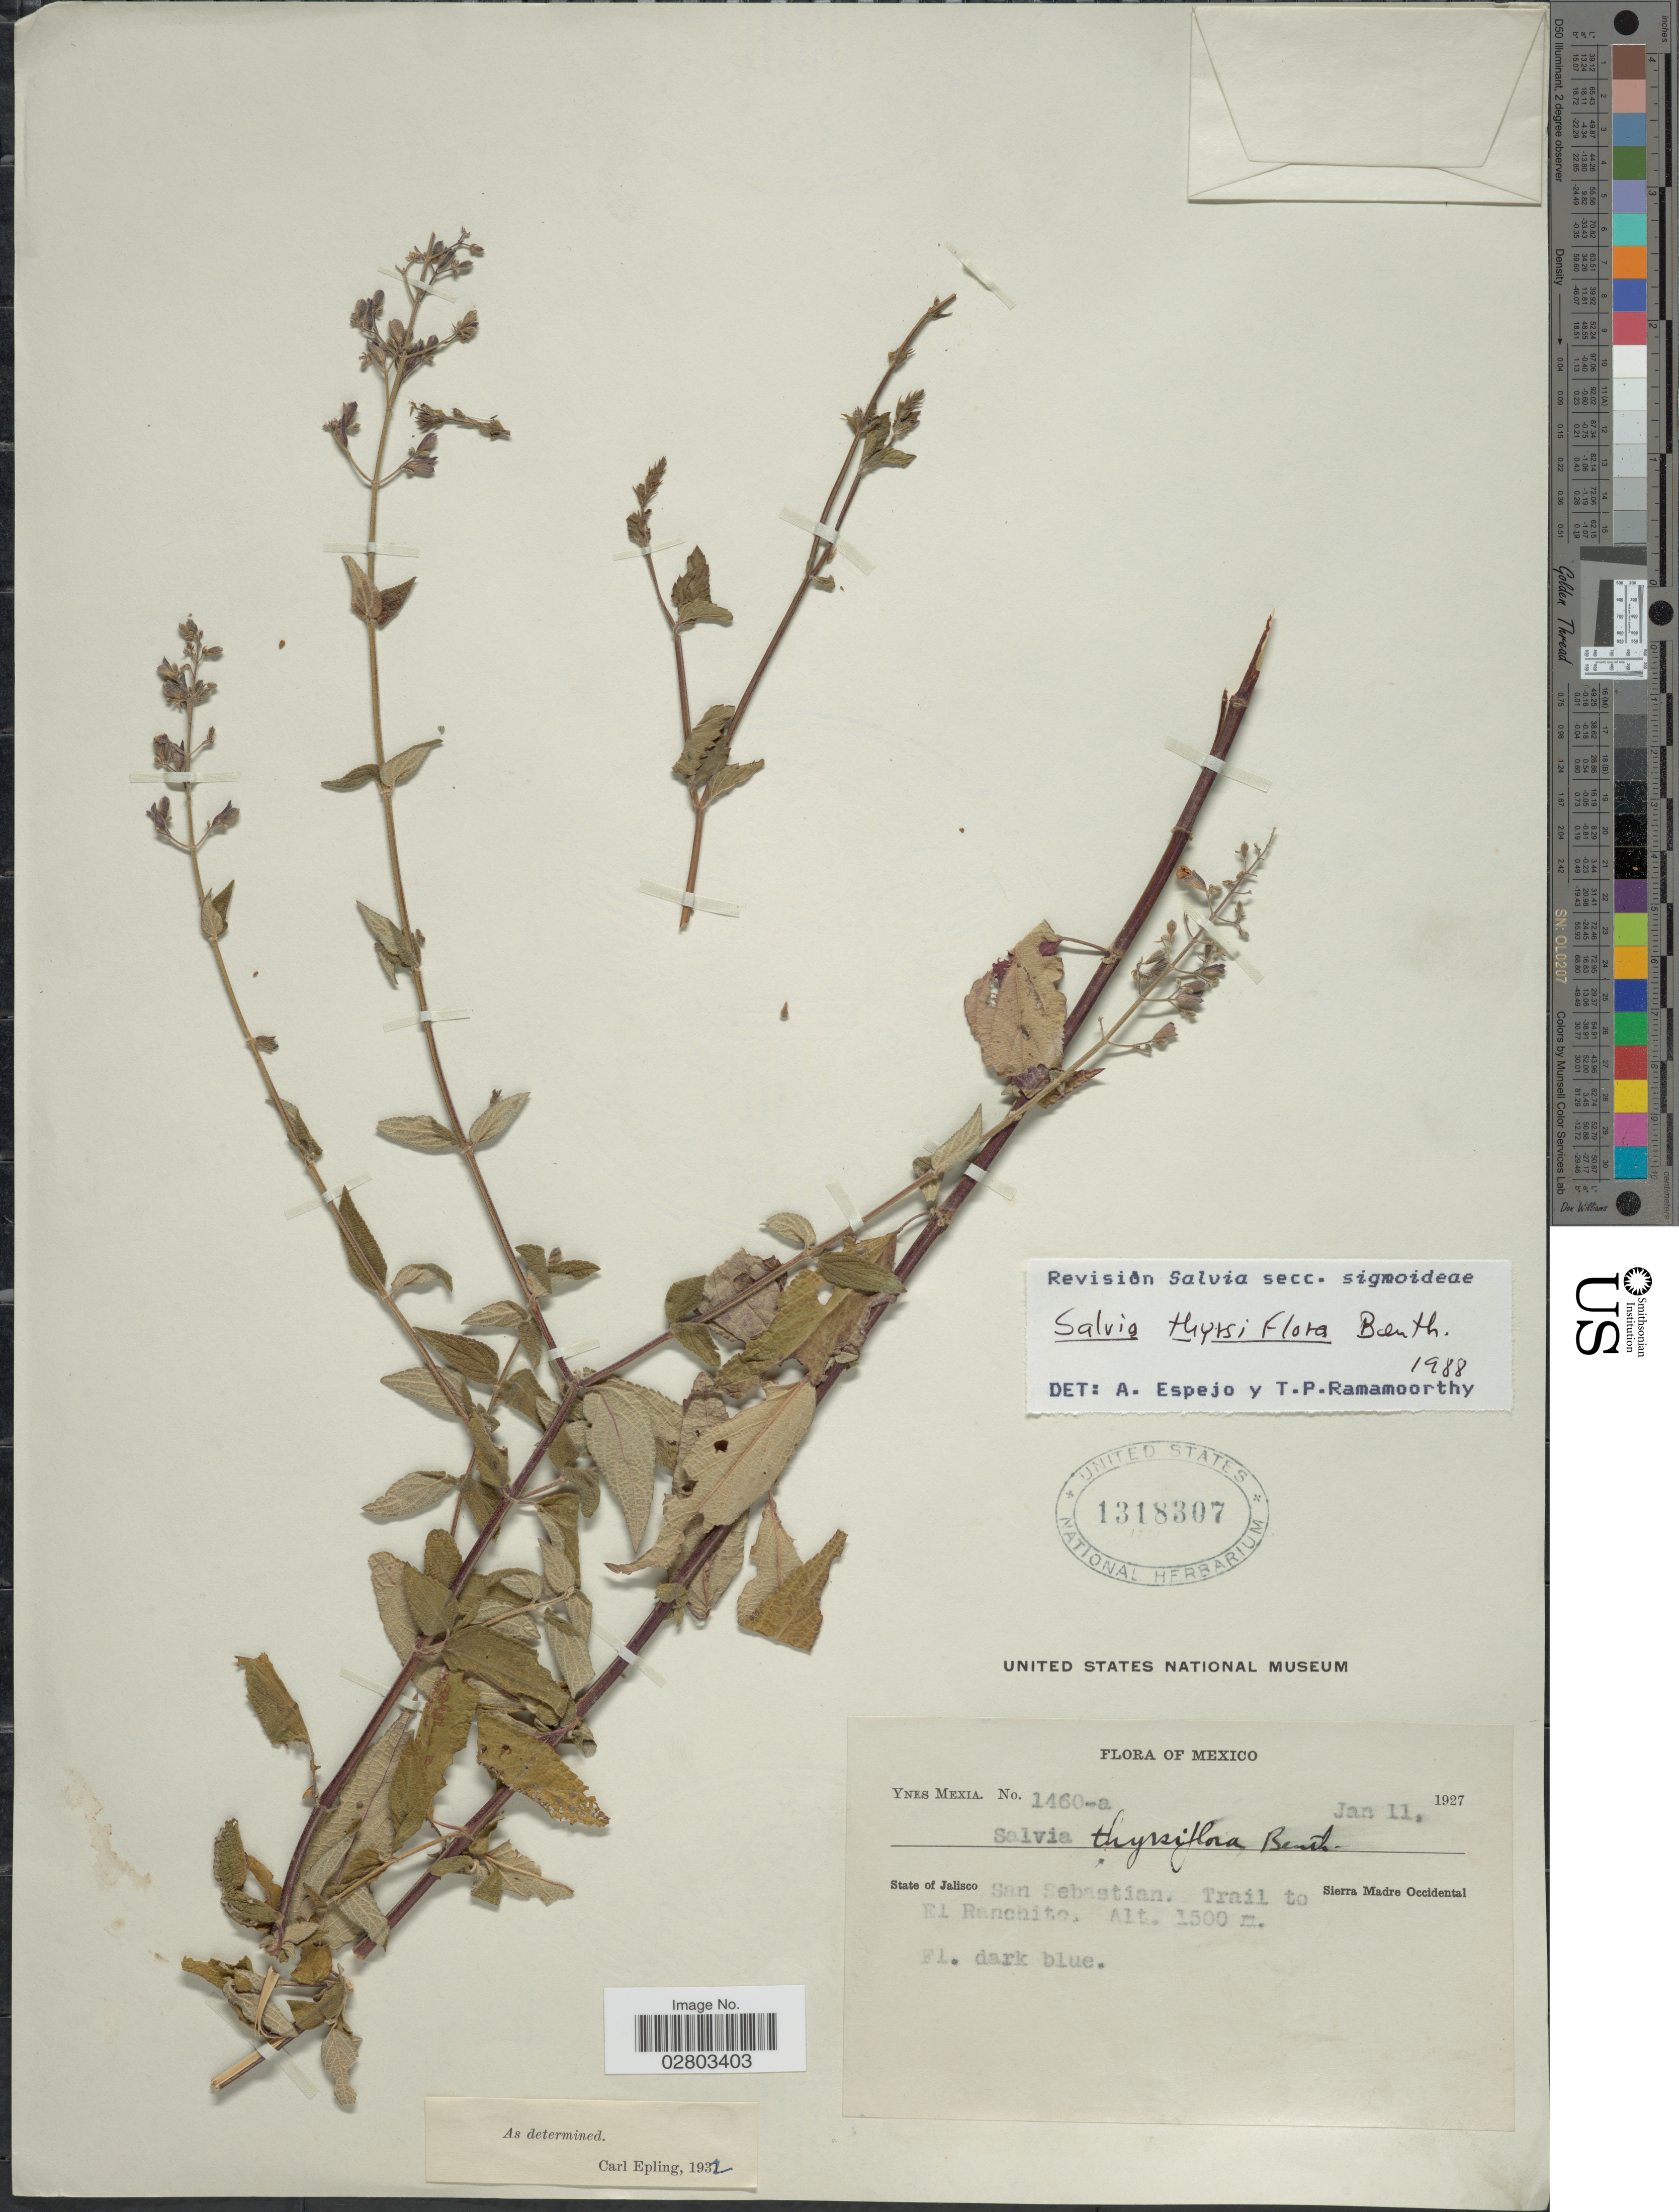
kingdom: Plantae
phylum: Tracheophyta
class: Magnoliopsida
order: Lamiales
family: Lamiaceae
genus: Salvia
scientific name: Salvia thyrsiflora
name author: Benth.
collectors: Y. Mexia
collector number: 1460-a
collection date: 1927-01-11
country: Mexico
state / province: Jalisco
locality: San Sebastian, Trail to Sierra Madre Occidental, El Ranchito.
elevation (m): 1500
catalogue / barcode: US 1318307